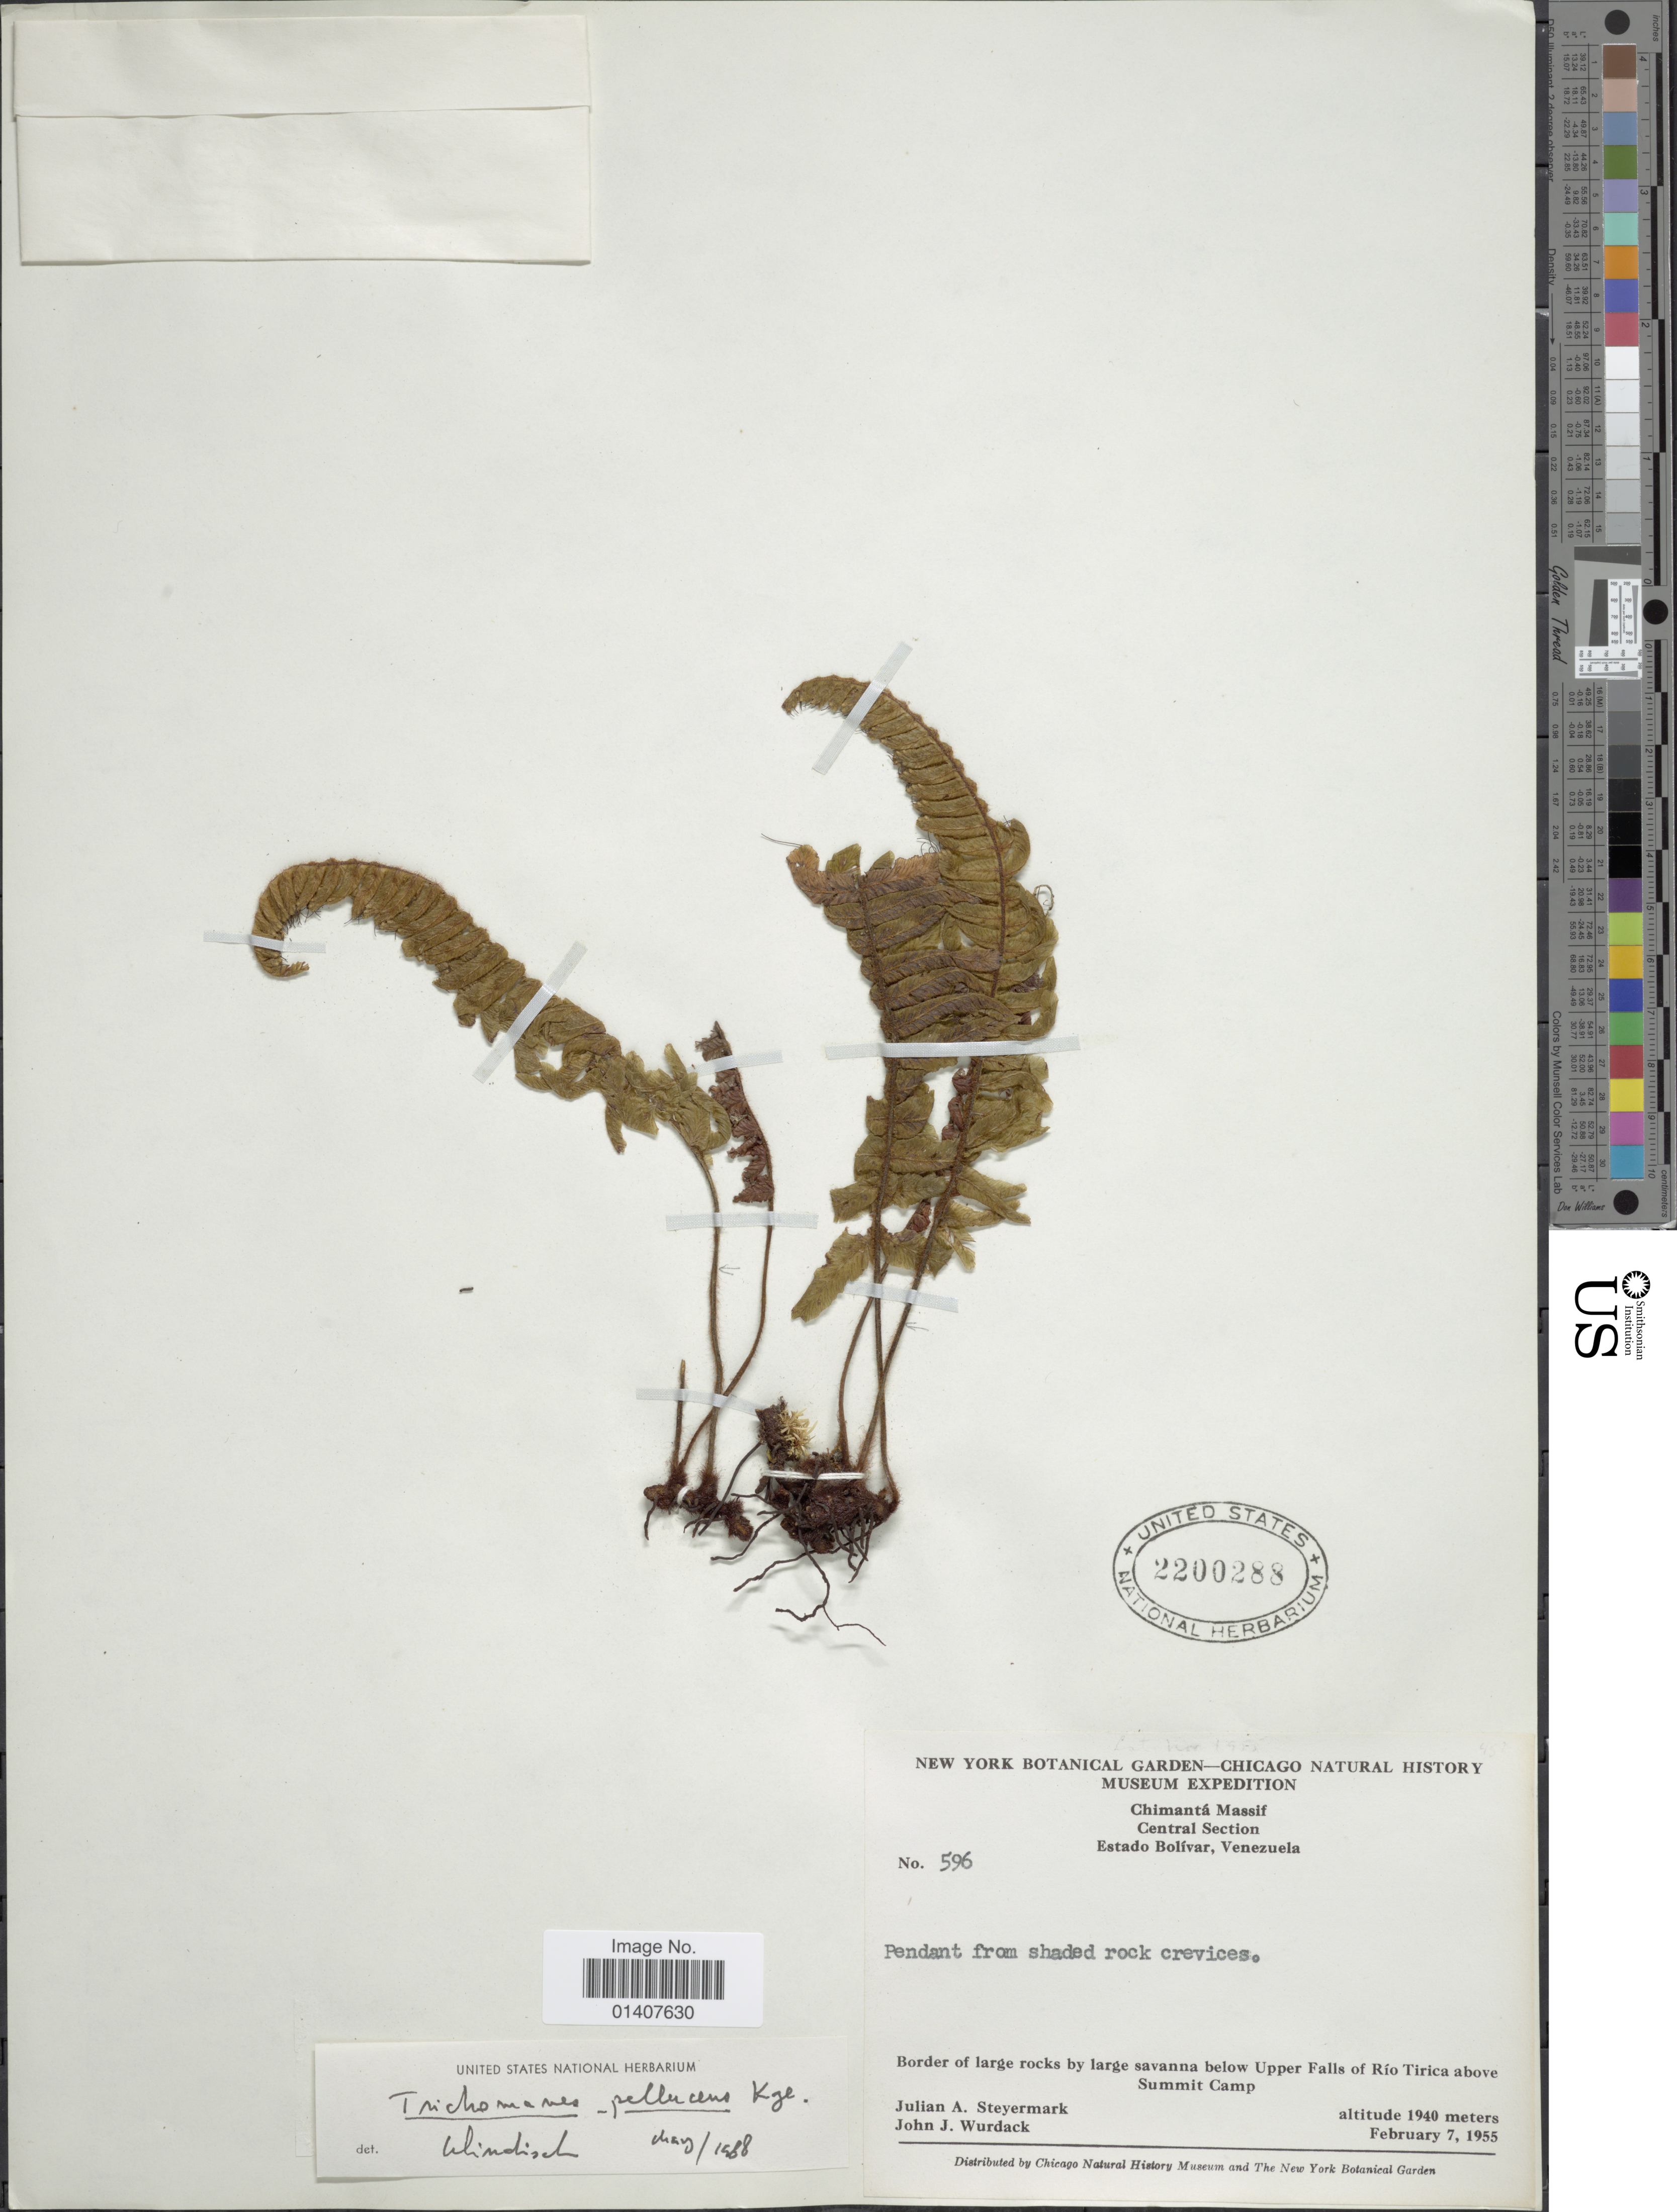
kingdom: Plantae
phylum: Tracheophyta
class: Polypodiopsida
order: Hymenophyllales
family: Hymenophyllaceae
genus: Trichomanes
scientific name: Trichomanes pellucens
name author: Kunze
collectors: J. Steyermark & J. J. Wurdack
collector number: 596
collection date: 1955-02-07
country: Venezuela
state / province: Bolivar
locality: Chimantá Massif, Central Section, Estado Bolivar, Venezuela, border of large rocks by large savanna below Upper Falls of Rio Tirica above Summit Camp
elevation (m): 1940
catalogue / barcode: US 2200288